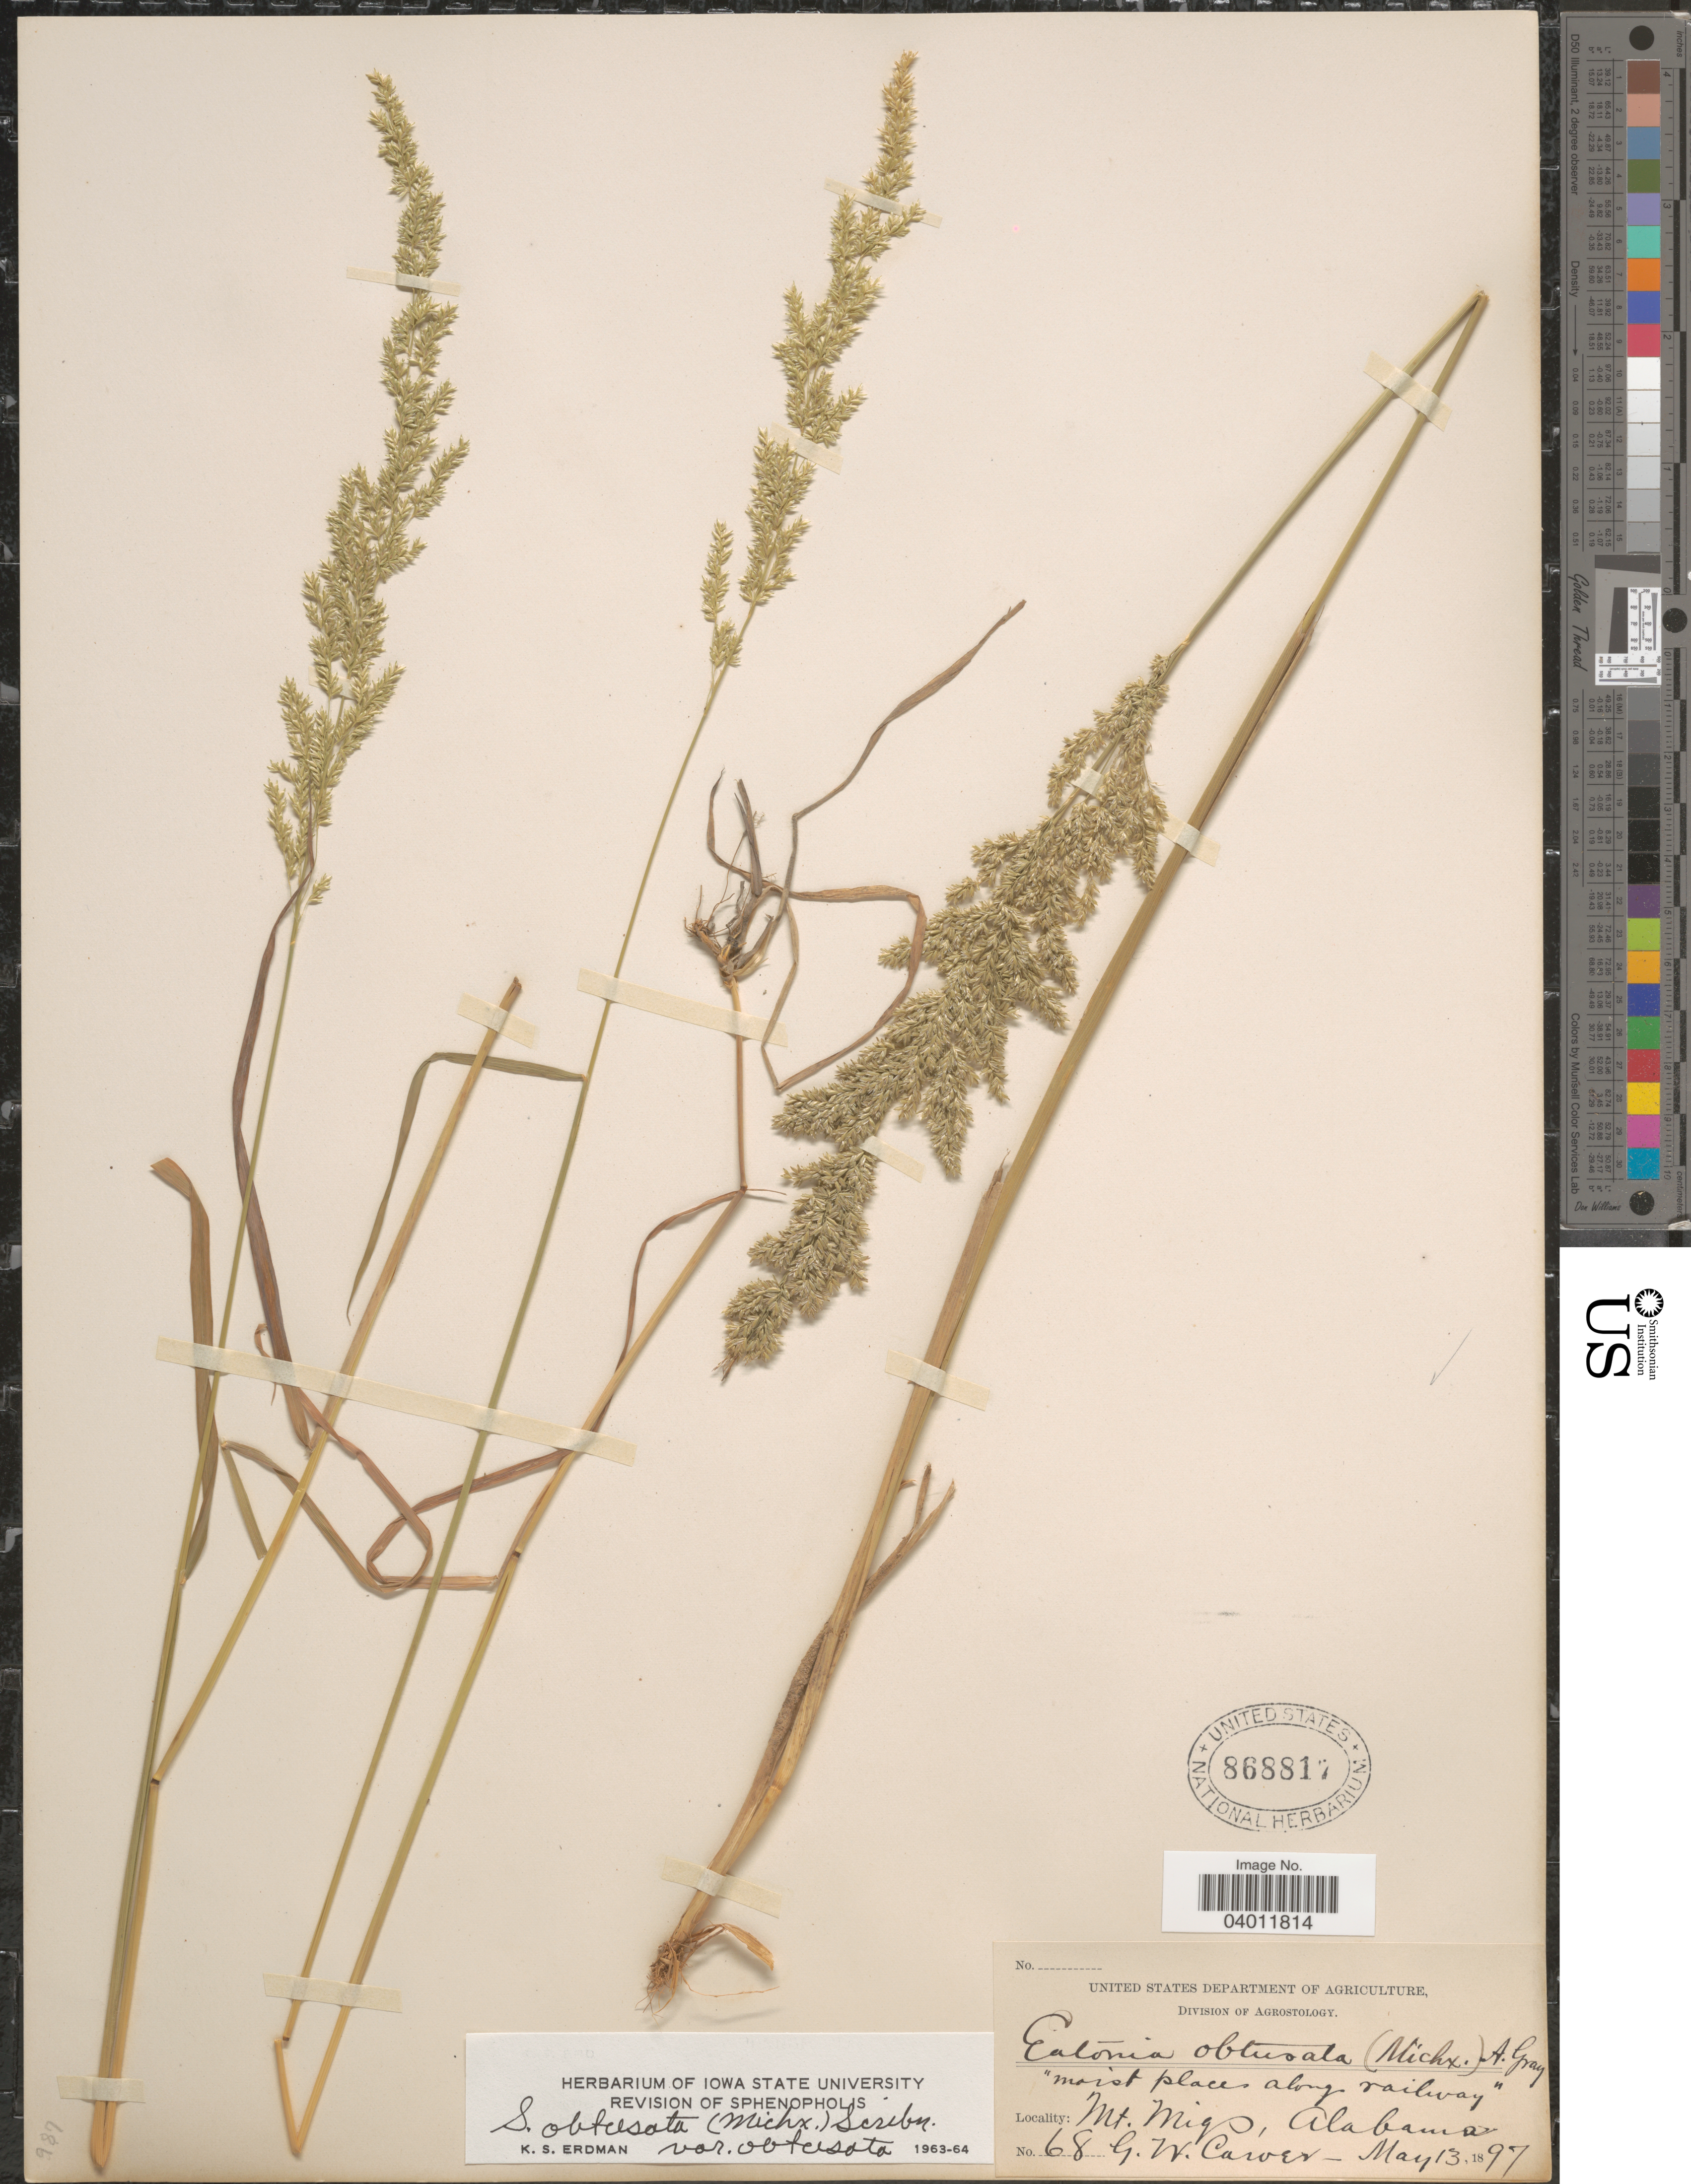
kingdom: Plantae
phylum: Tracheophyta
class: Liliopsida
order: Poales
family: Poaceae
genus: Sphenopholis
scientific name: Sphenopholis obtusata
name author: (Michx.) Scribn.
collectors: G. Carver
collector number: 68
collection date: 1897-05-13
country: United States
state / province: Alabama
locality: moist place along railway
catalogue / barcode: US 868817